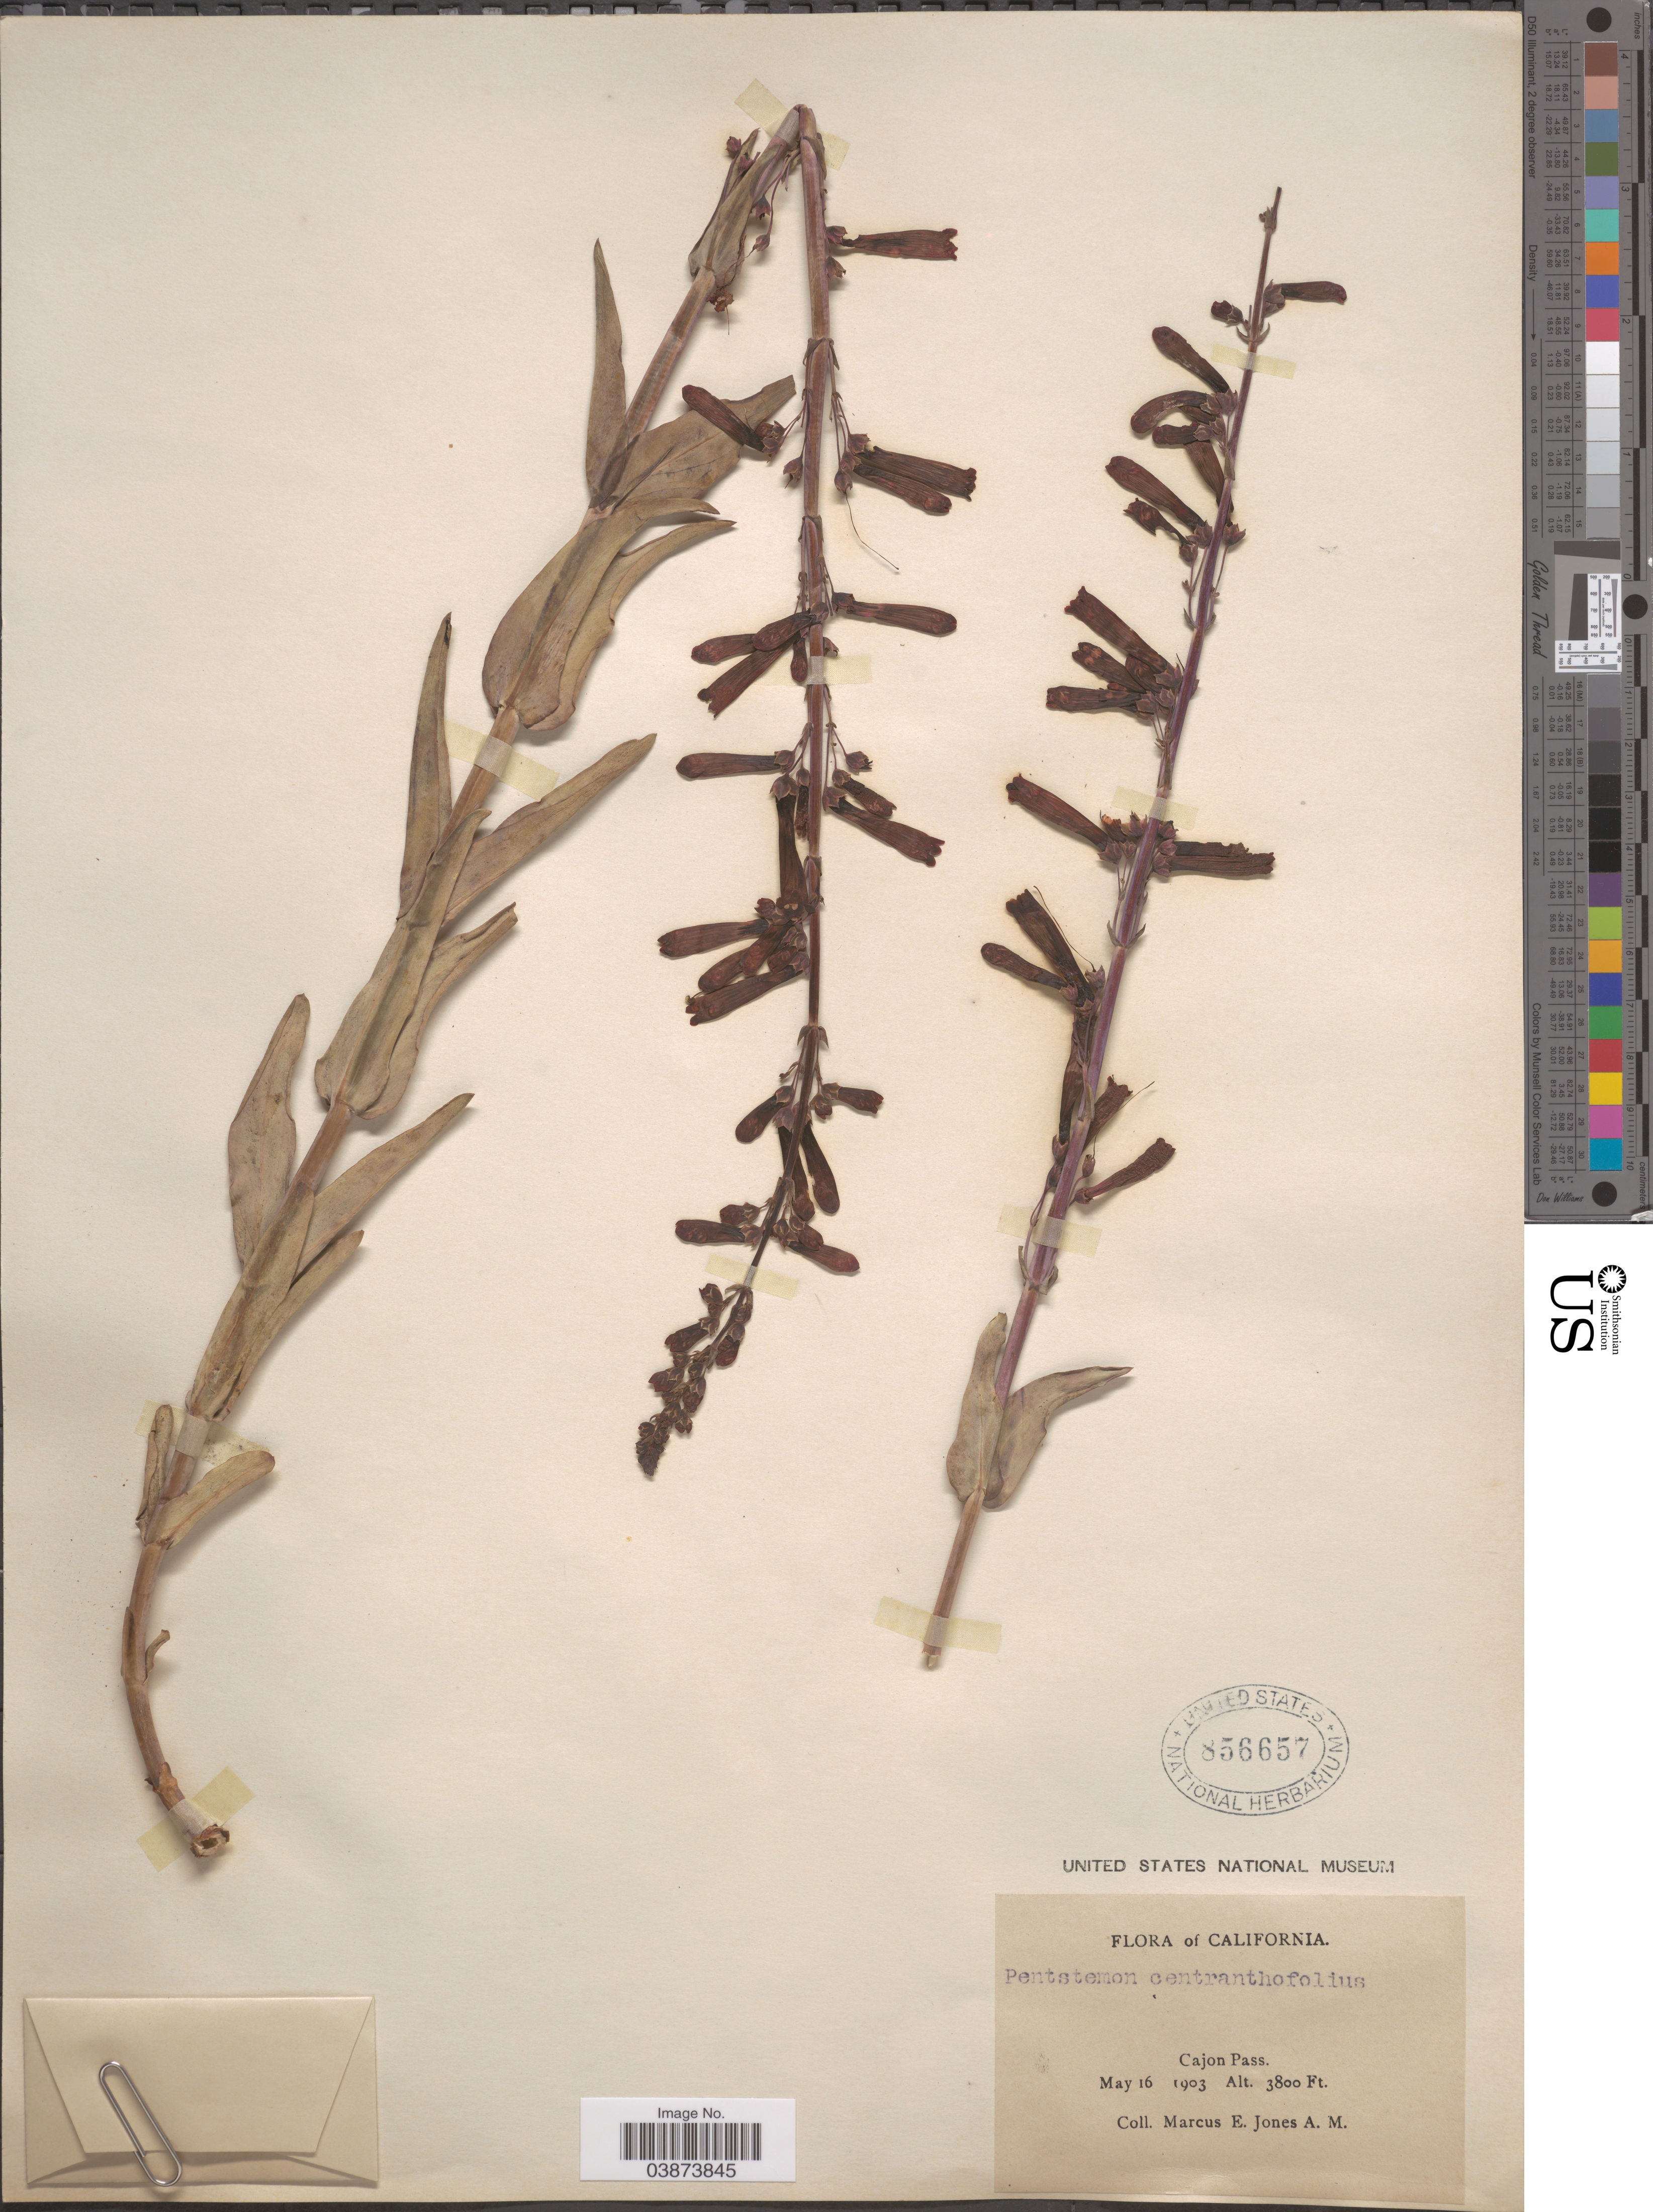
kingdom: Plantae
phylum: Tracheophyta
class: Magnoliopsida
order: Lamiales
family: Plantaginaceae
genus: Penstemon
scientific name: Penstemon centranthifolius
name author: Benth.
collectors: M. E. Jones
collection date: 1903-05-16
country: United States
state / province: California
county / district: San Bernardino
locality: Cajon Pass.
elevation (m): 1158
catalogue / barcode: US 856657